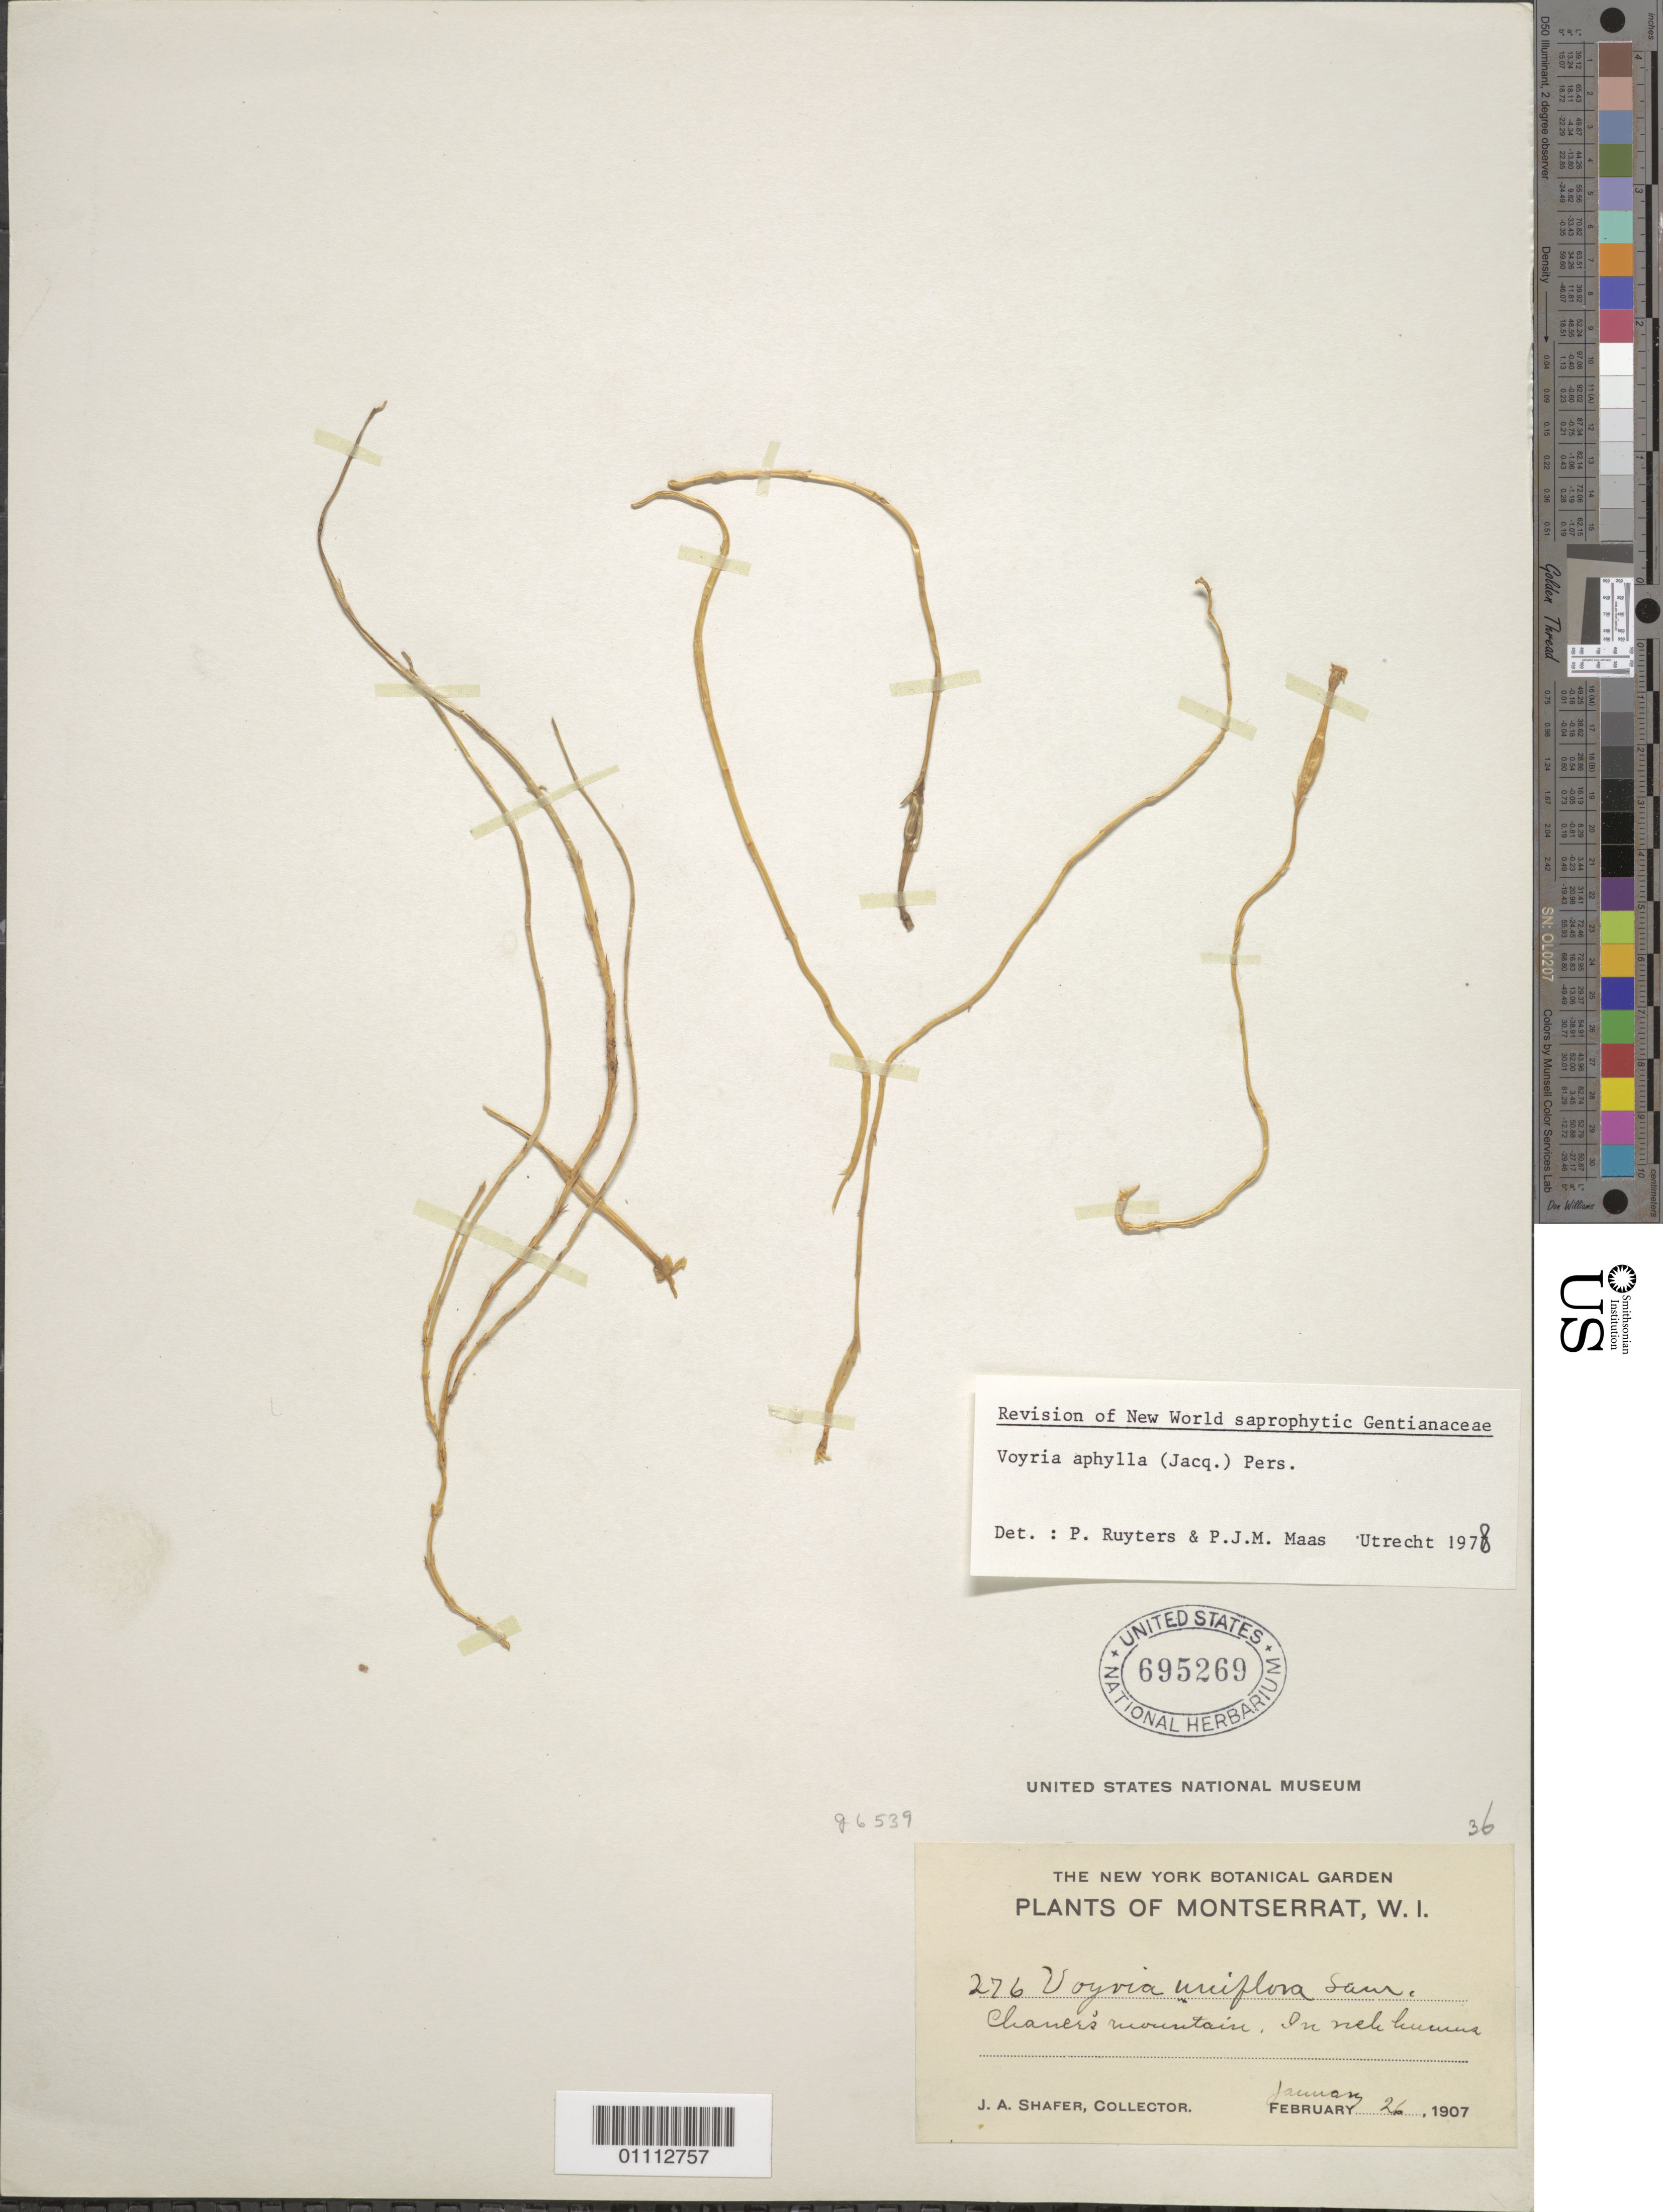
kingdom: Plantae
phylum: Tracheophyta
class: Magnoliopsida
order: Gentianales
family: Gentianaceae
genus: Voyria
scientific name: Voyria aphylla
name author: (Jacq.) Pers.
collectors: J. A. Shafer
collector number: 276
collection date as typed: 26 Jan 1907 or 26 Feb 1907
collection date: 1907-01-26 or 1907-02-26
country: Montserrat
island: Montserrat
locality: Chaner's Mountain. In wet humus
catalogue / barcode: US 695269